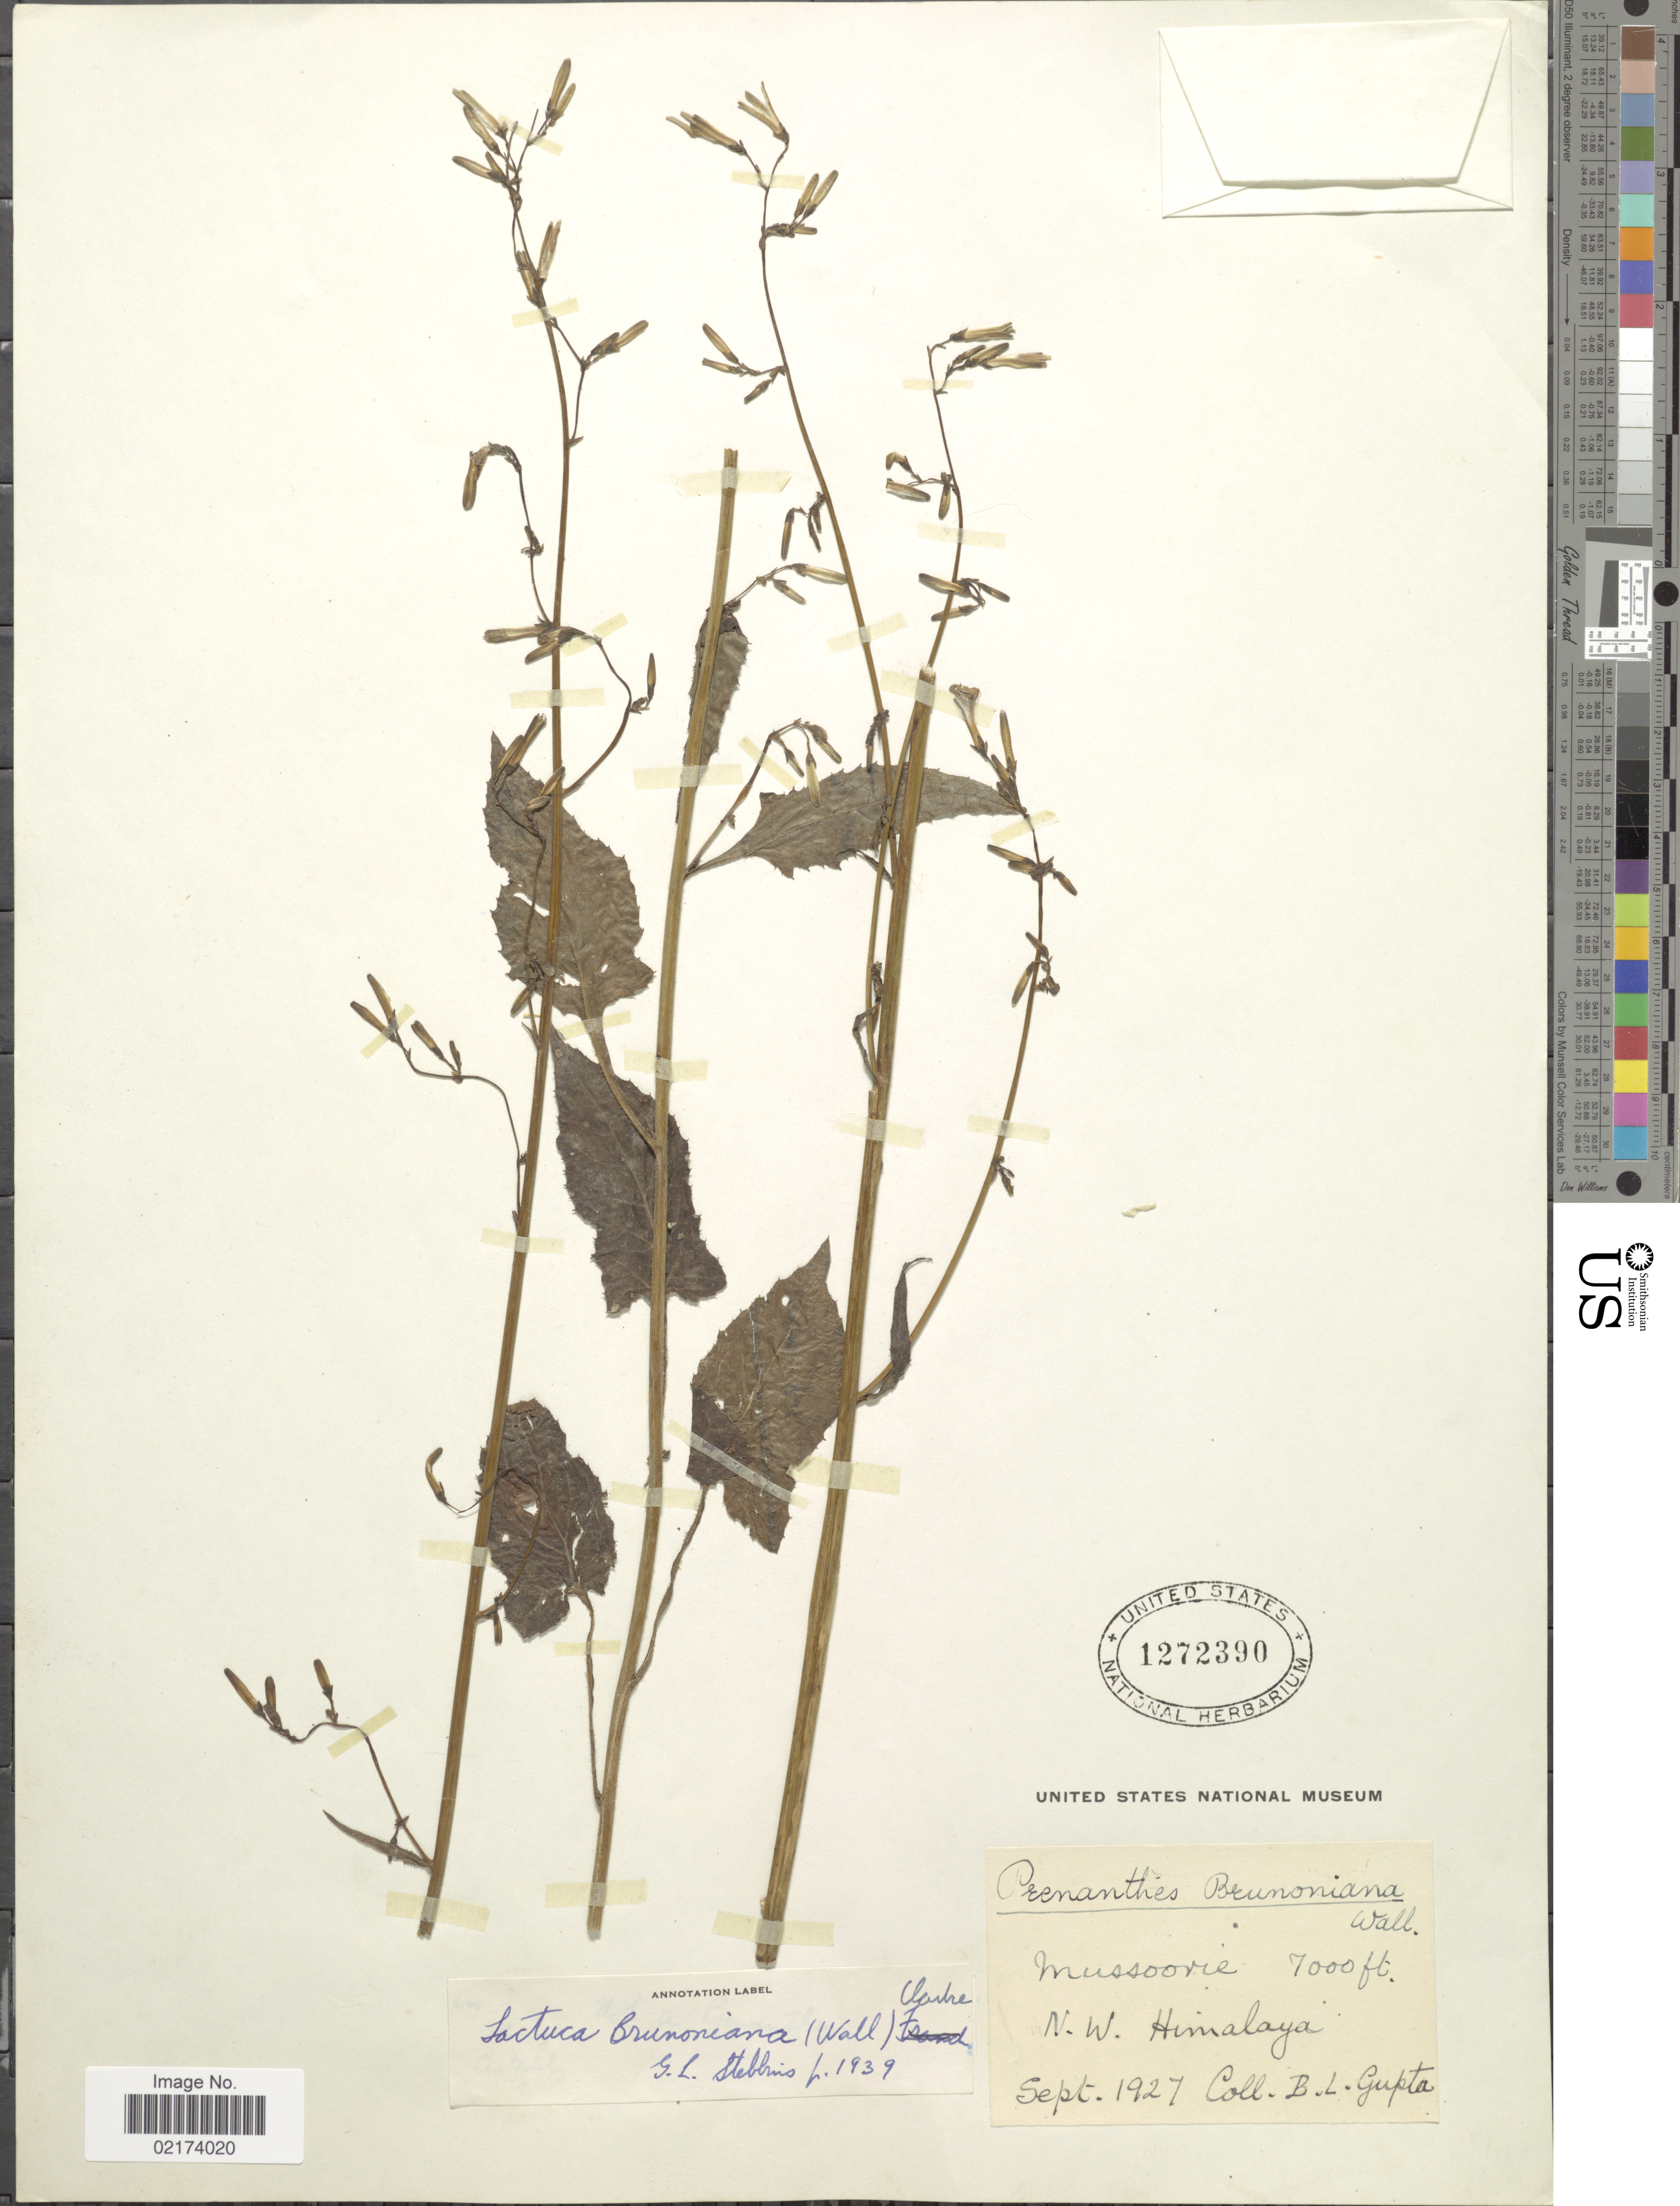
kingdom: Plantae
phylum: Tracheophyta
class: Magnoliopsida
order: Asterales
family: Asteraceae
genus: Lactuca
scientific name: Lactuca brunoniana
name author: (DC.) C.B. Clarke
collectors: B. L. Gupta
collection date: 1927-09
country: India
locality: Mussoorie, N. W. Himalaya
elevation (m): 2134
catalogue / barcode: US 1272390